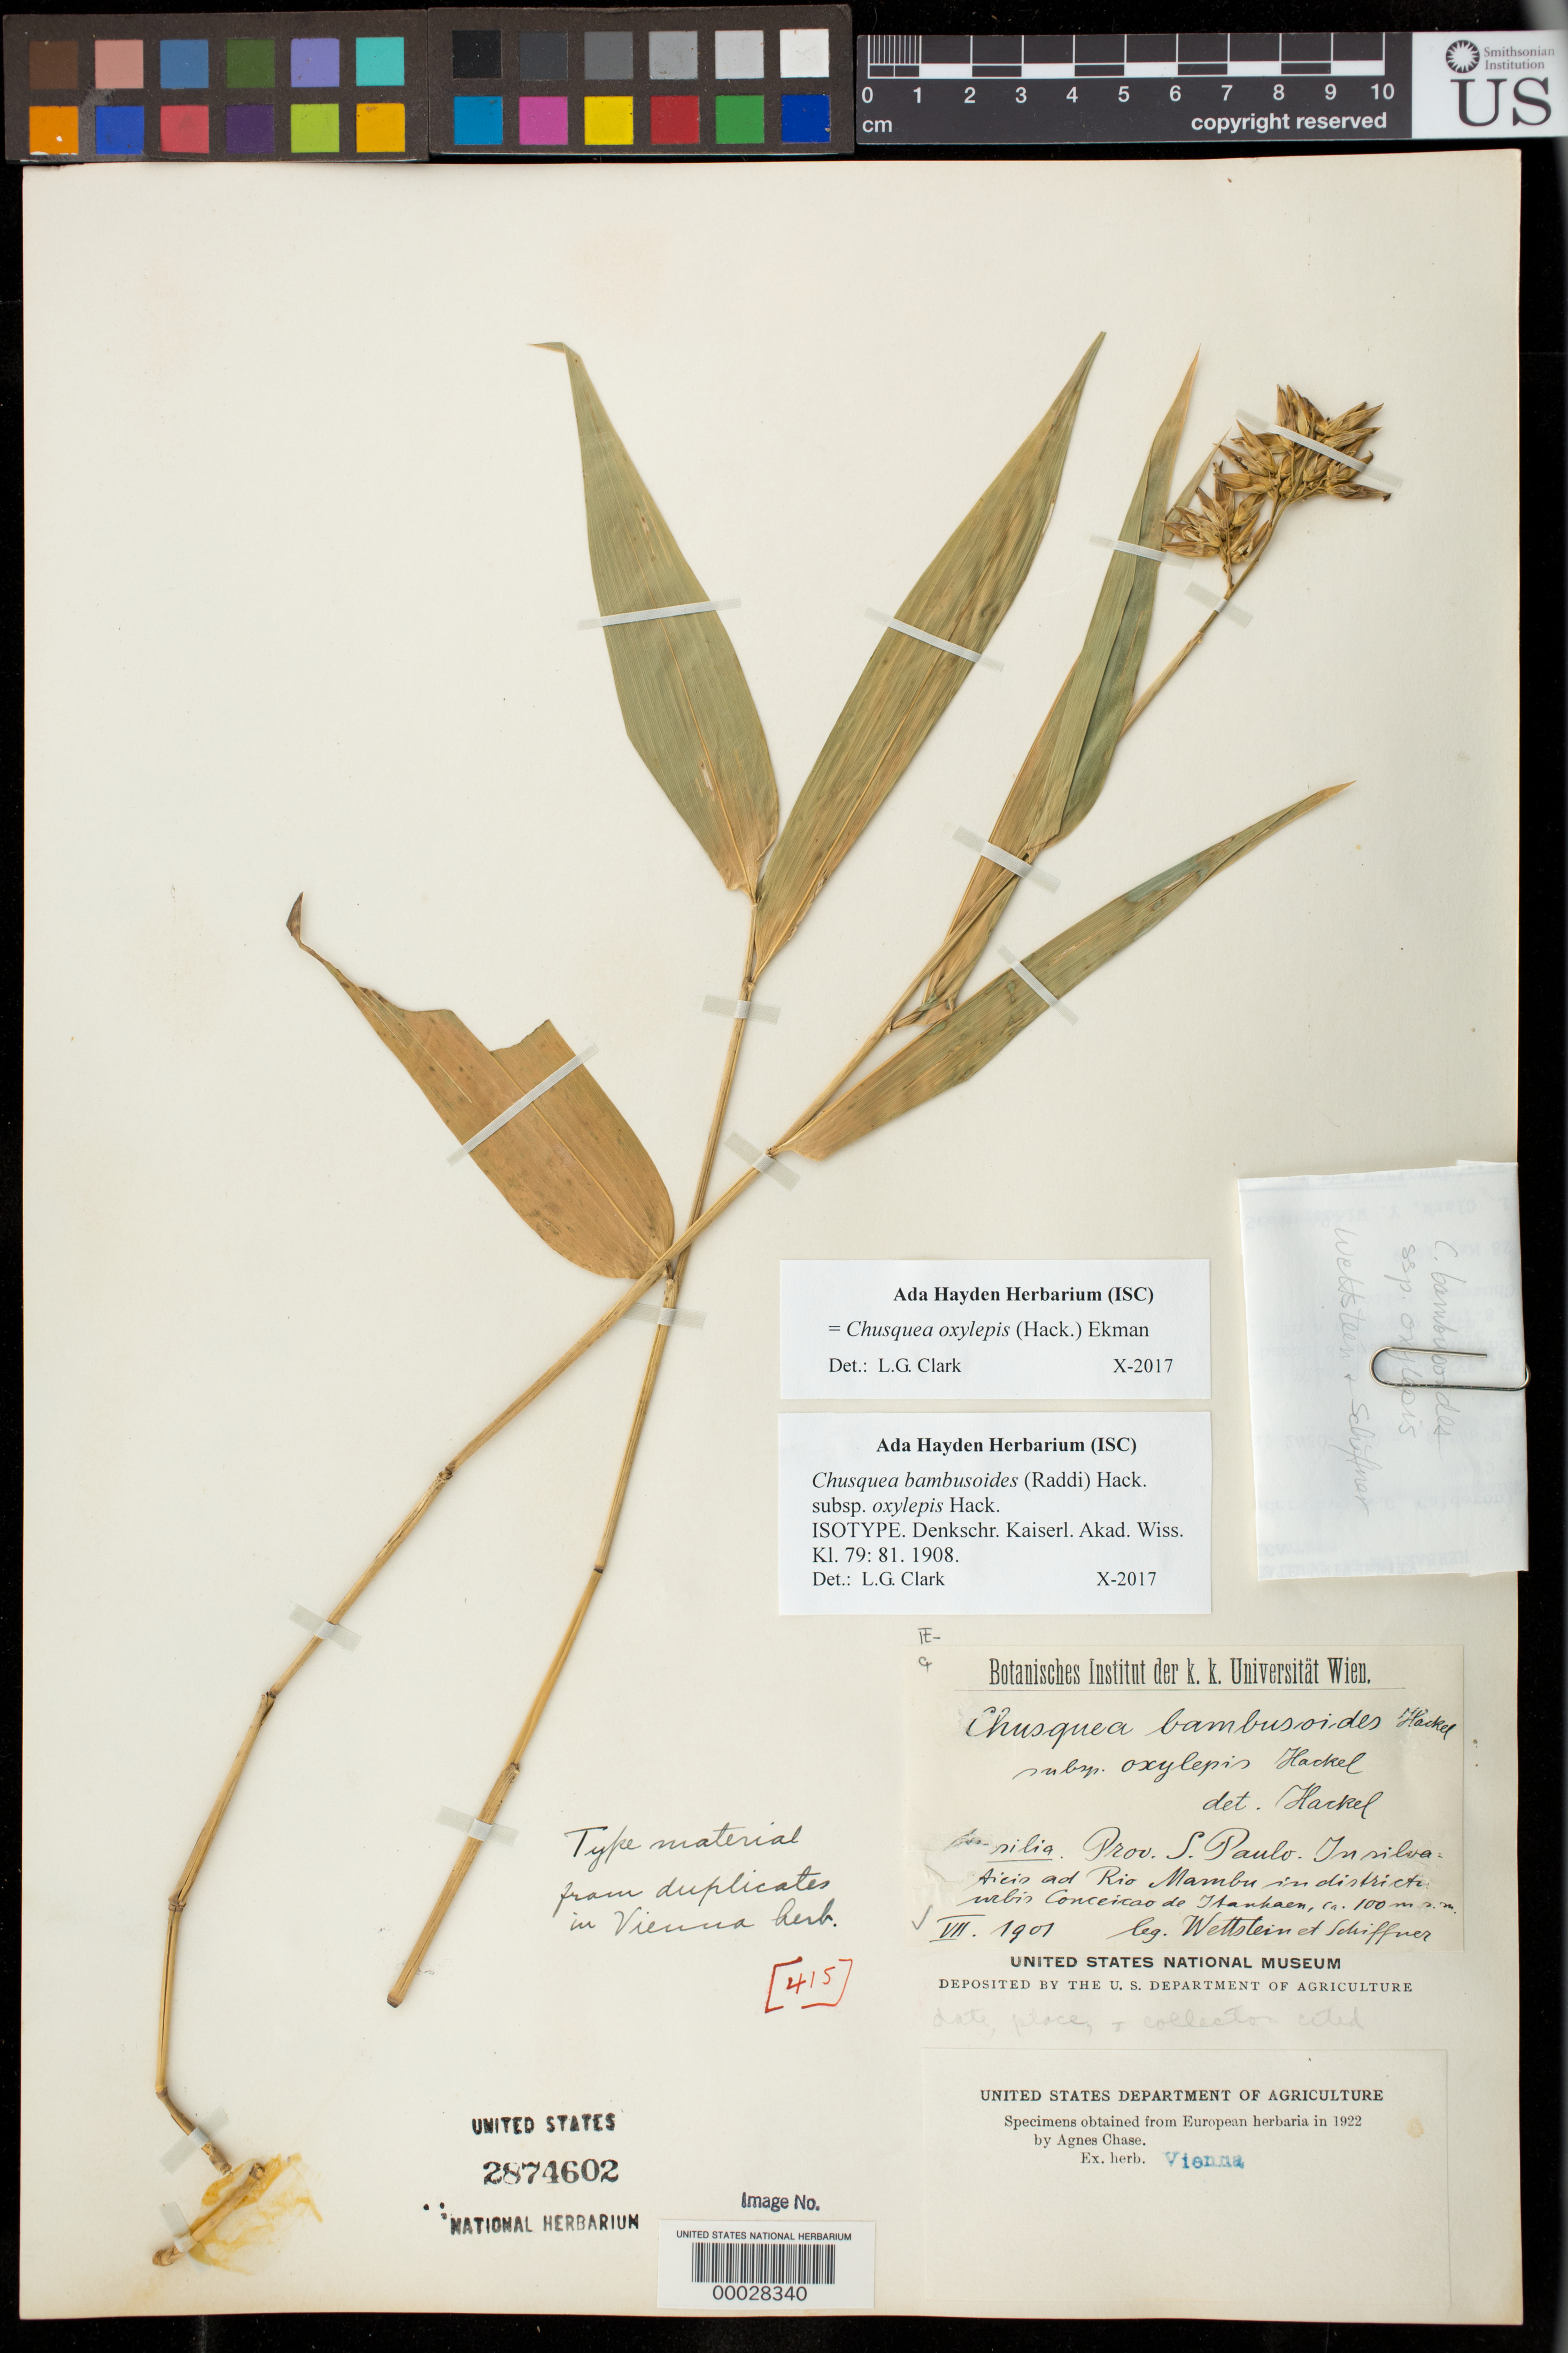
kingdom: Plantae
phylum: Tracheophyta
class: Liliopsida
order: Poales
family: Poaceae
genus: Chusquea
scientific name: Chusquea bambusoides subsp. oxylepis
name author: Hack.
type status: Isotype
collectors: R. von Wettstein & V. F. Schiffner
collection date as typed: Jul 1901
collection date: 1901-07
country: Brazil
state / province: São Paulo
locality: Prov. São Paulo. Ad ripas fluminis Rio Branco prope Conceicao de Itanhaen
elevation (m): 20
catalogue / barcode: US 2874602